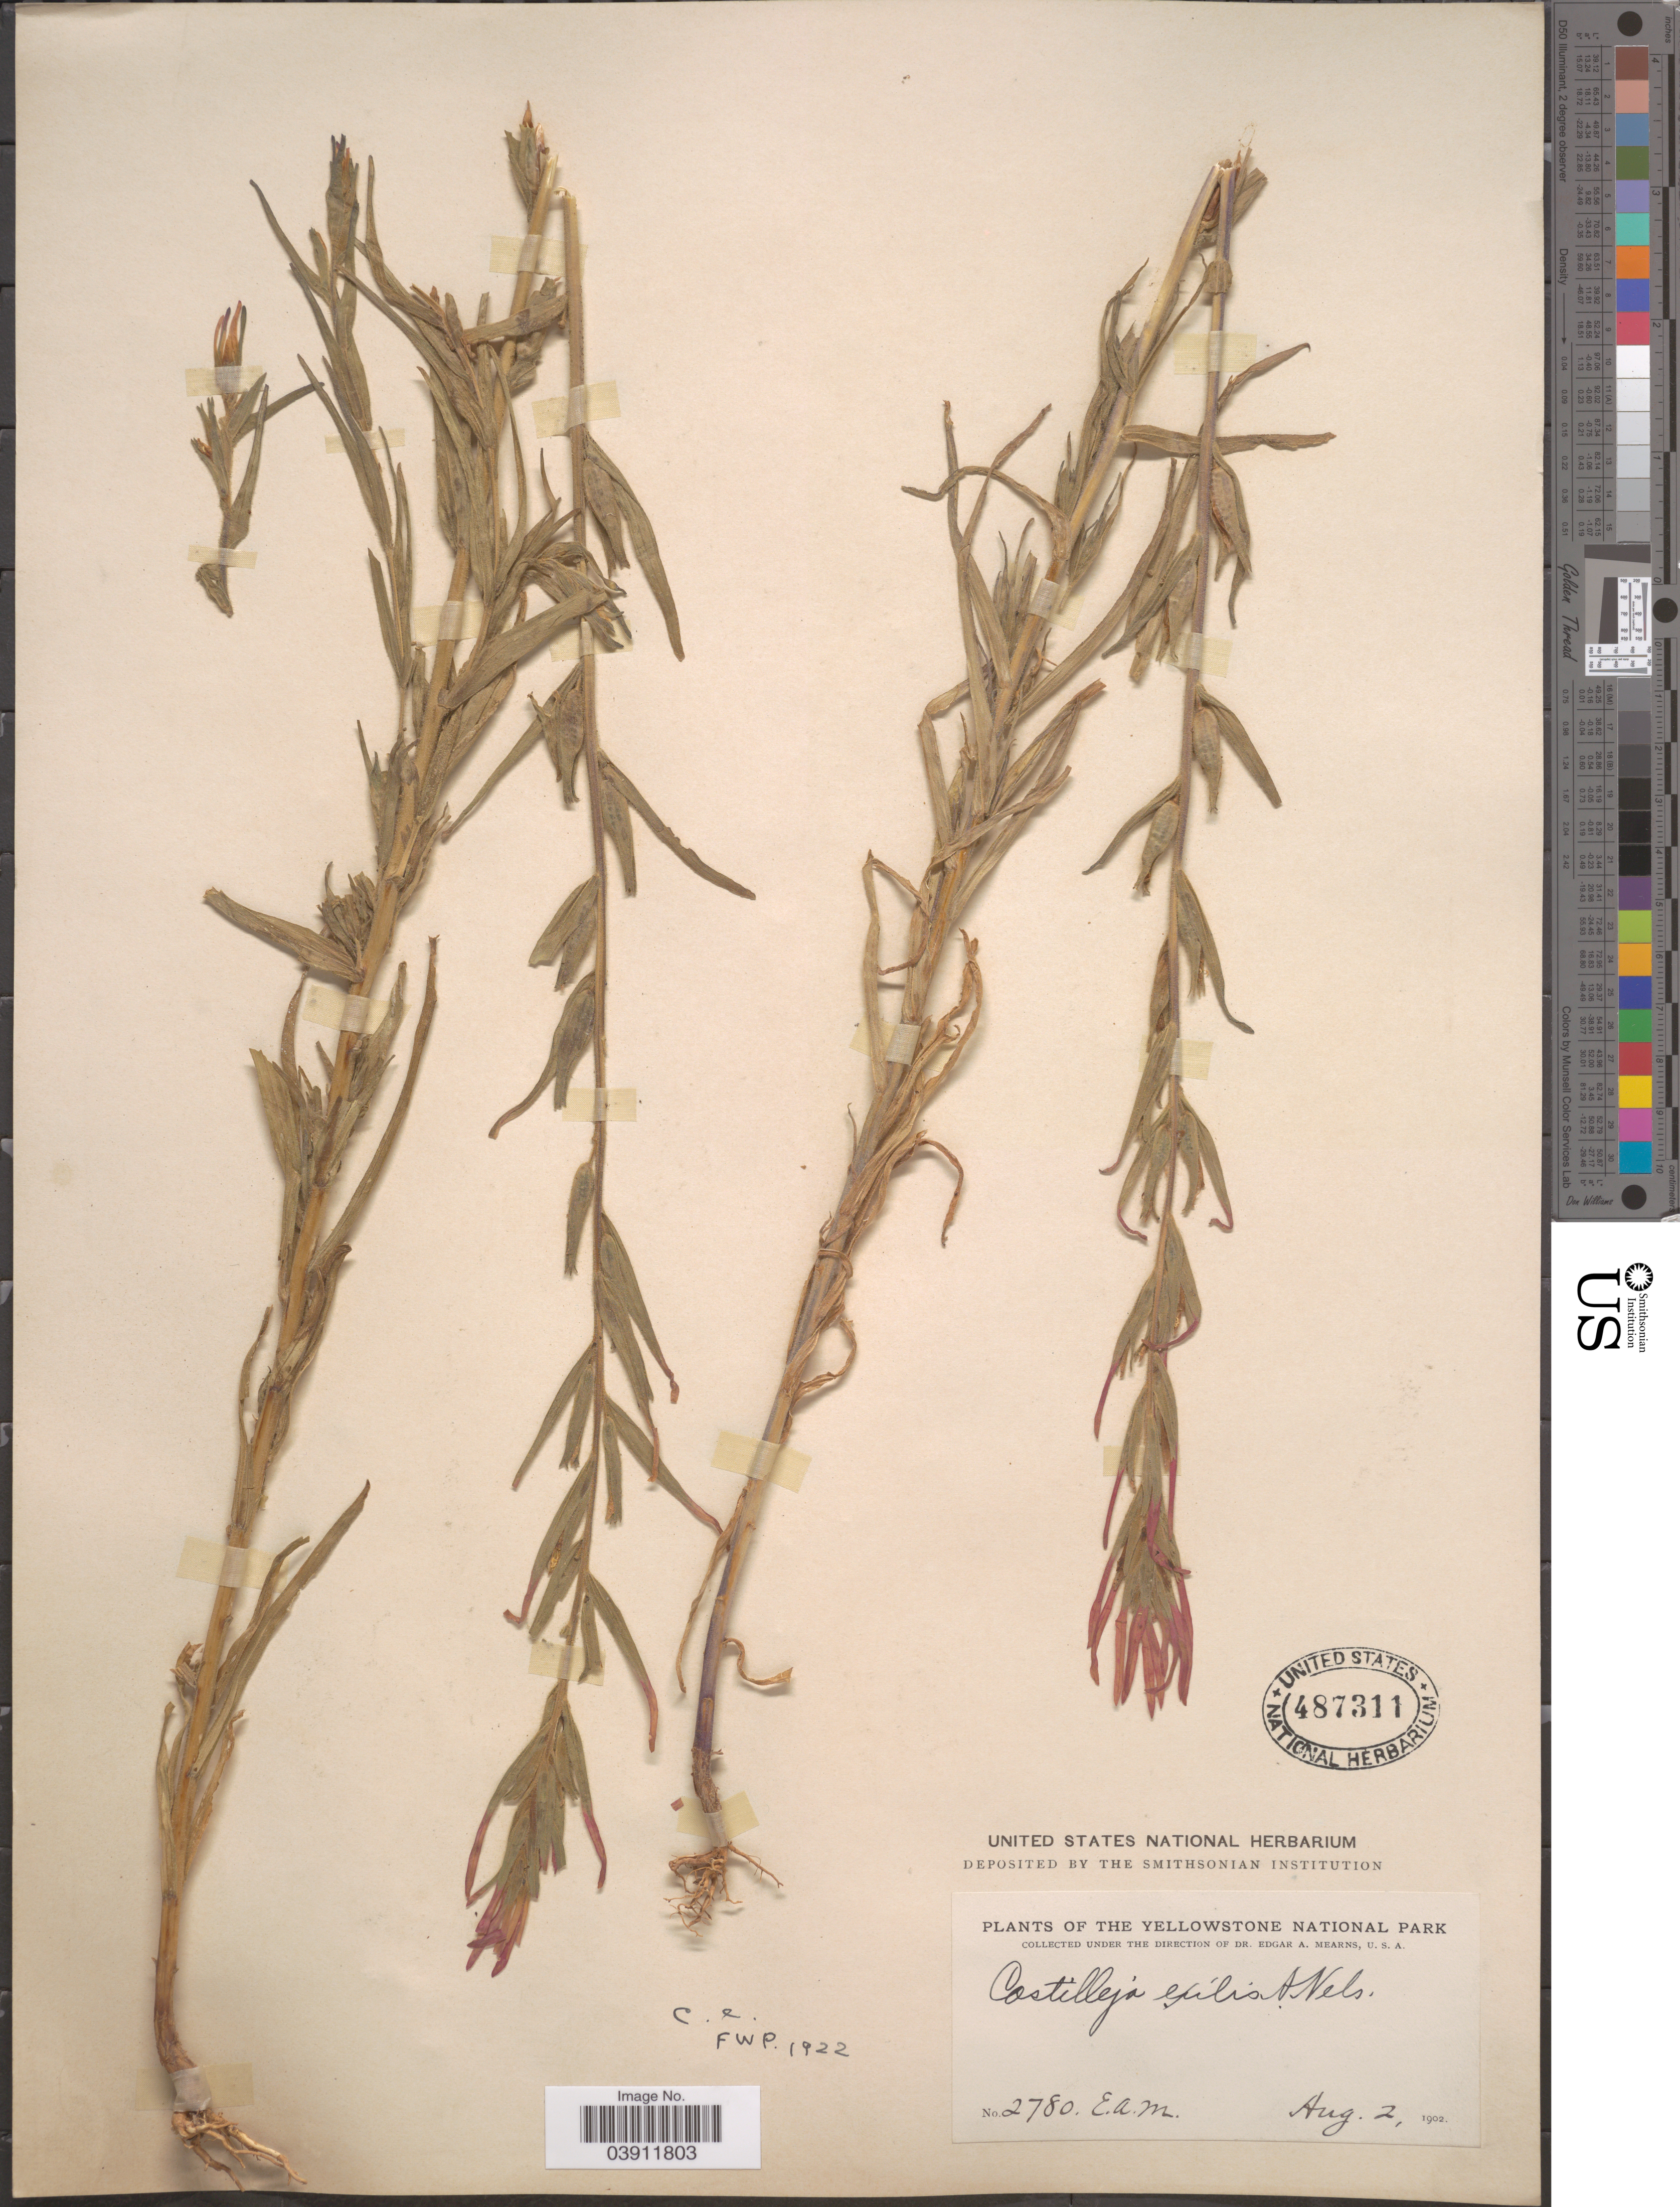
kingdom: Plantae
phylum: Tracheophyta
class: Magnoliopsida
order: Lamiales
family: Orobanchaceae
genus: Castilleja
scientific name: Castilleja exilis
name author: A. Nelson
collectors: E. A. Mearns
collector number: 2780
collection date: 1902-08-02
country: United States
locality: Yellowstone National Park.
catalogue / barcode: US 487311